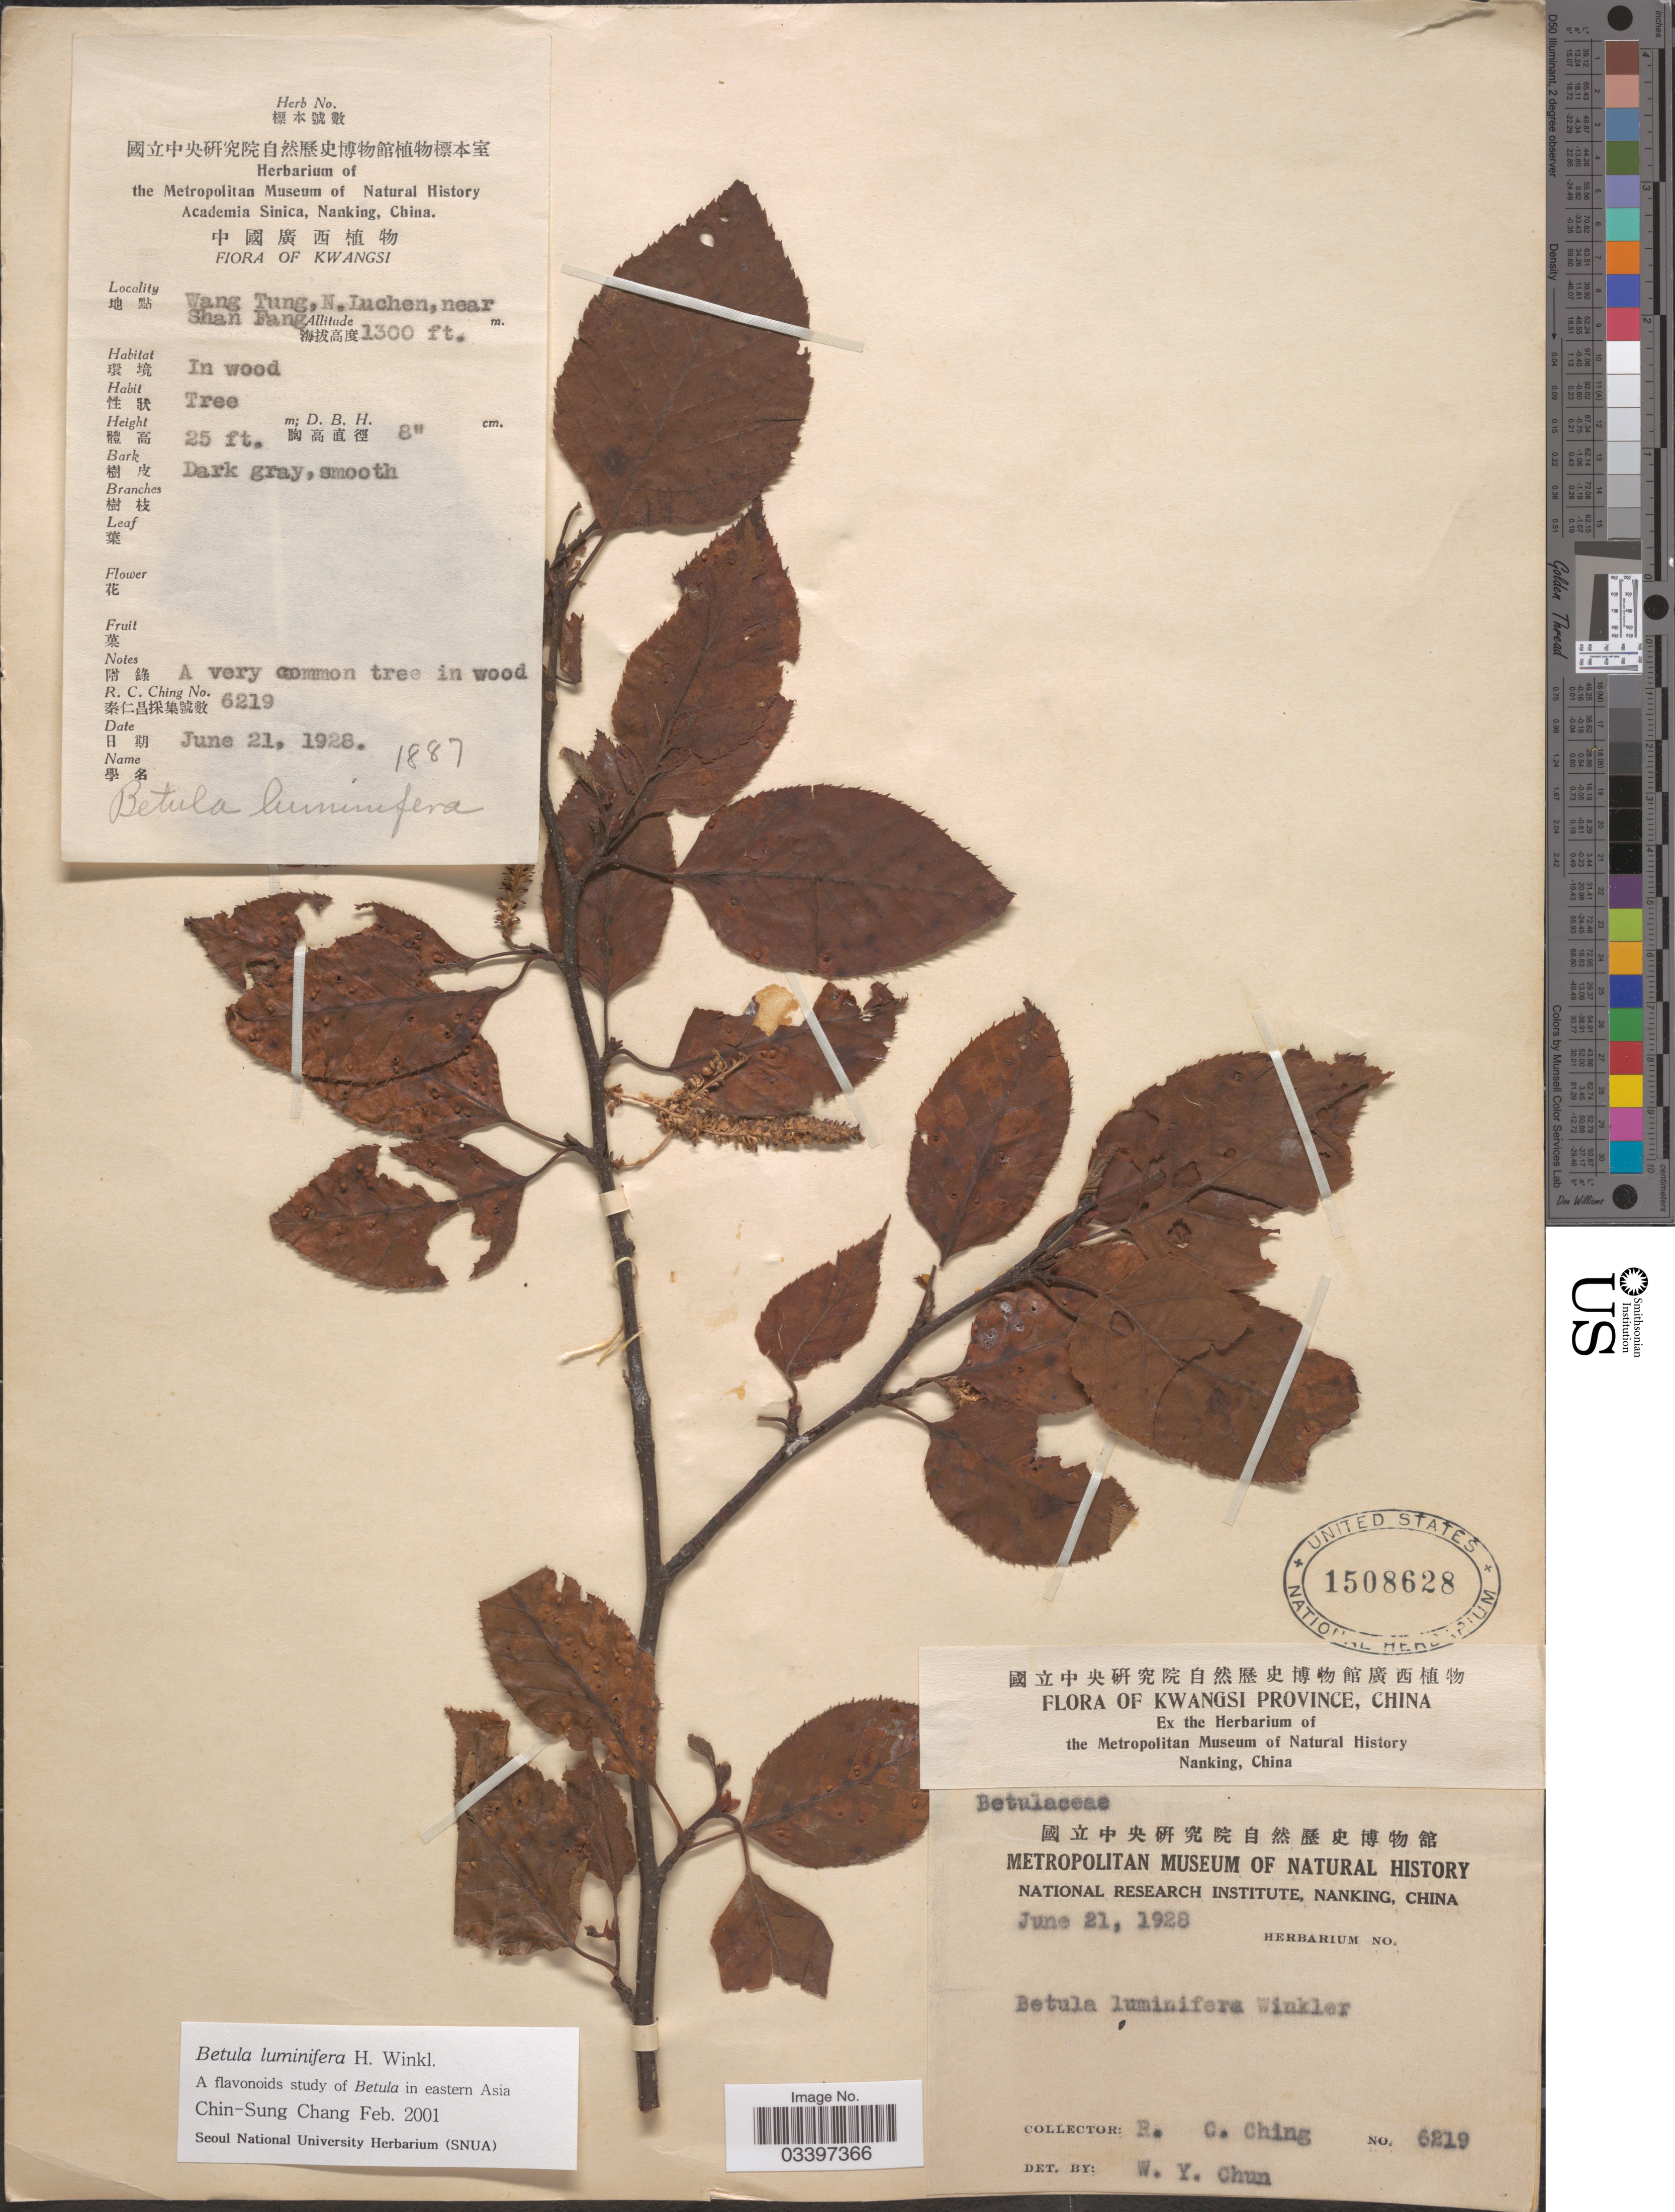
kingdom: Plantae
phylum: Tracheophyta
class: Magnoliopsida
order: Fagales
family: Betulaceae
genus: Betula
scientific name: Betula luminifera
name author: H.J.P. Winkl.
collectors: R. C. Ching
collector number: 6219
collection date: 1928-06-21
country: China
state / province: Guangxi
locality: Kwangsi Province. Wang Tung, N. Luchen, near Shan Fang.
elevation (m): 396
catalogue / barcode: US 1508628